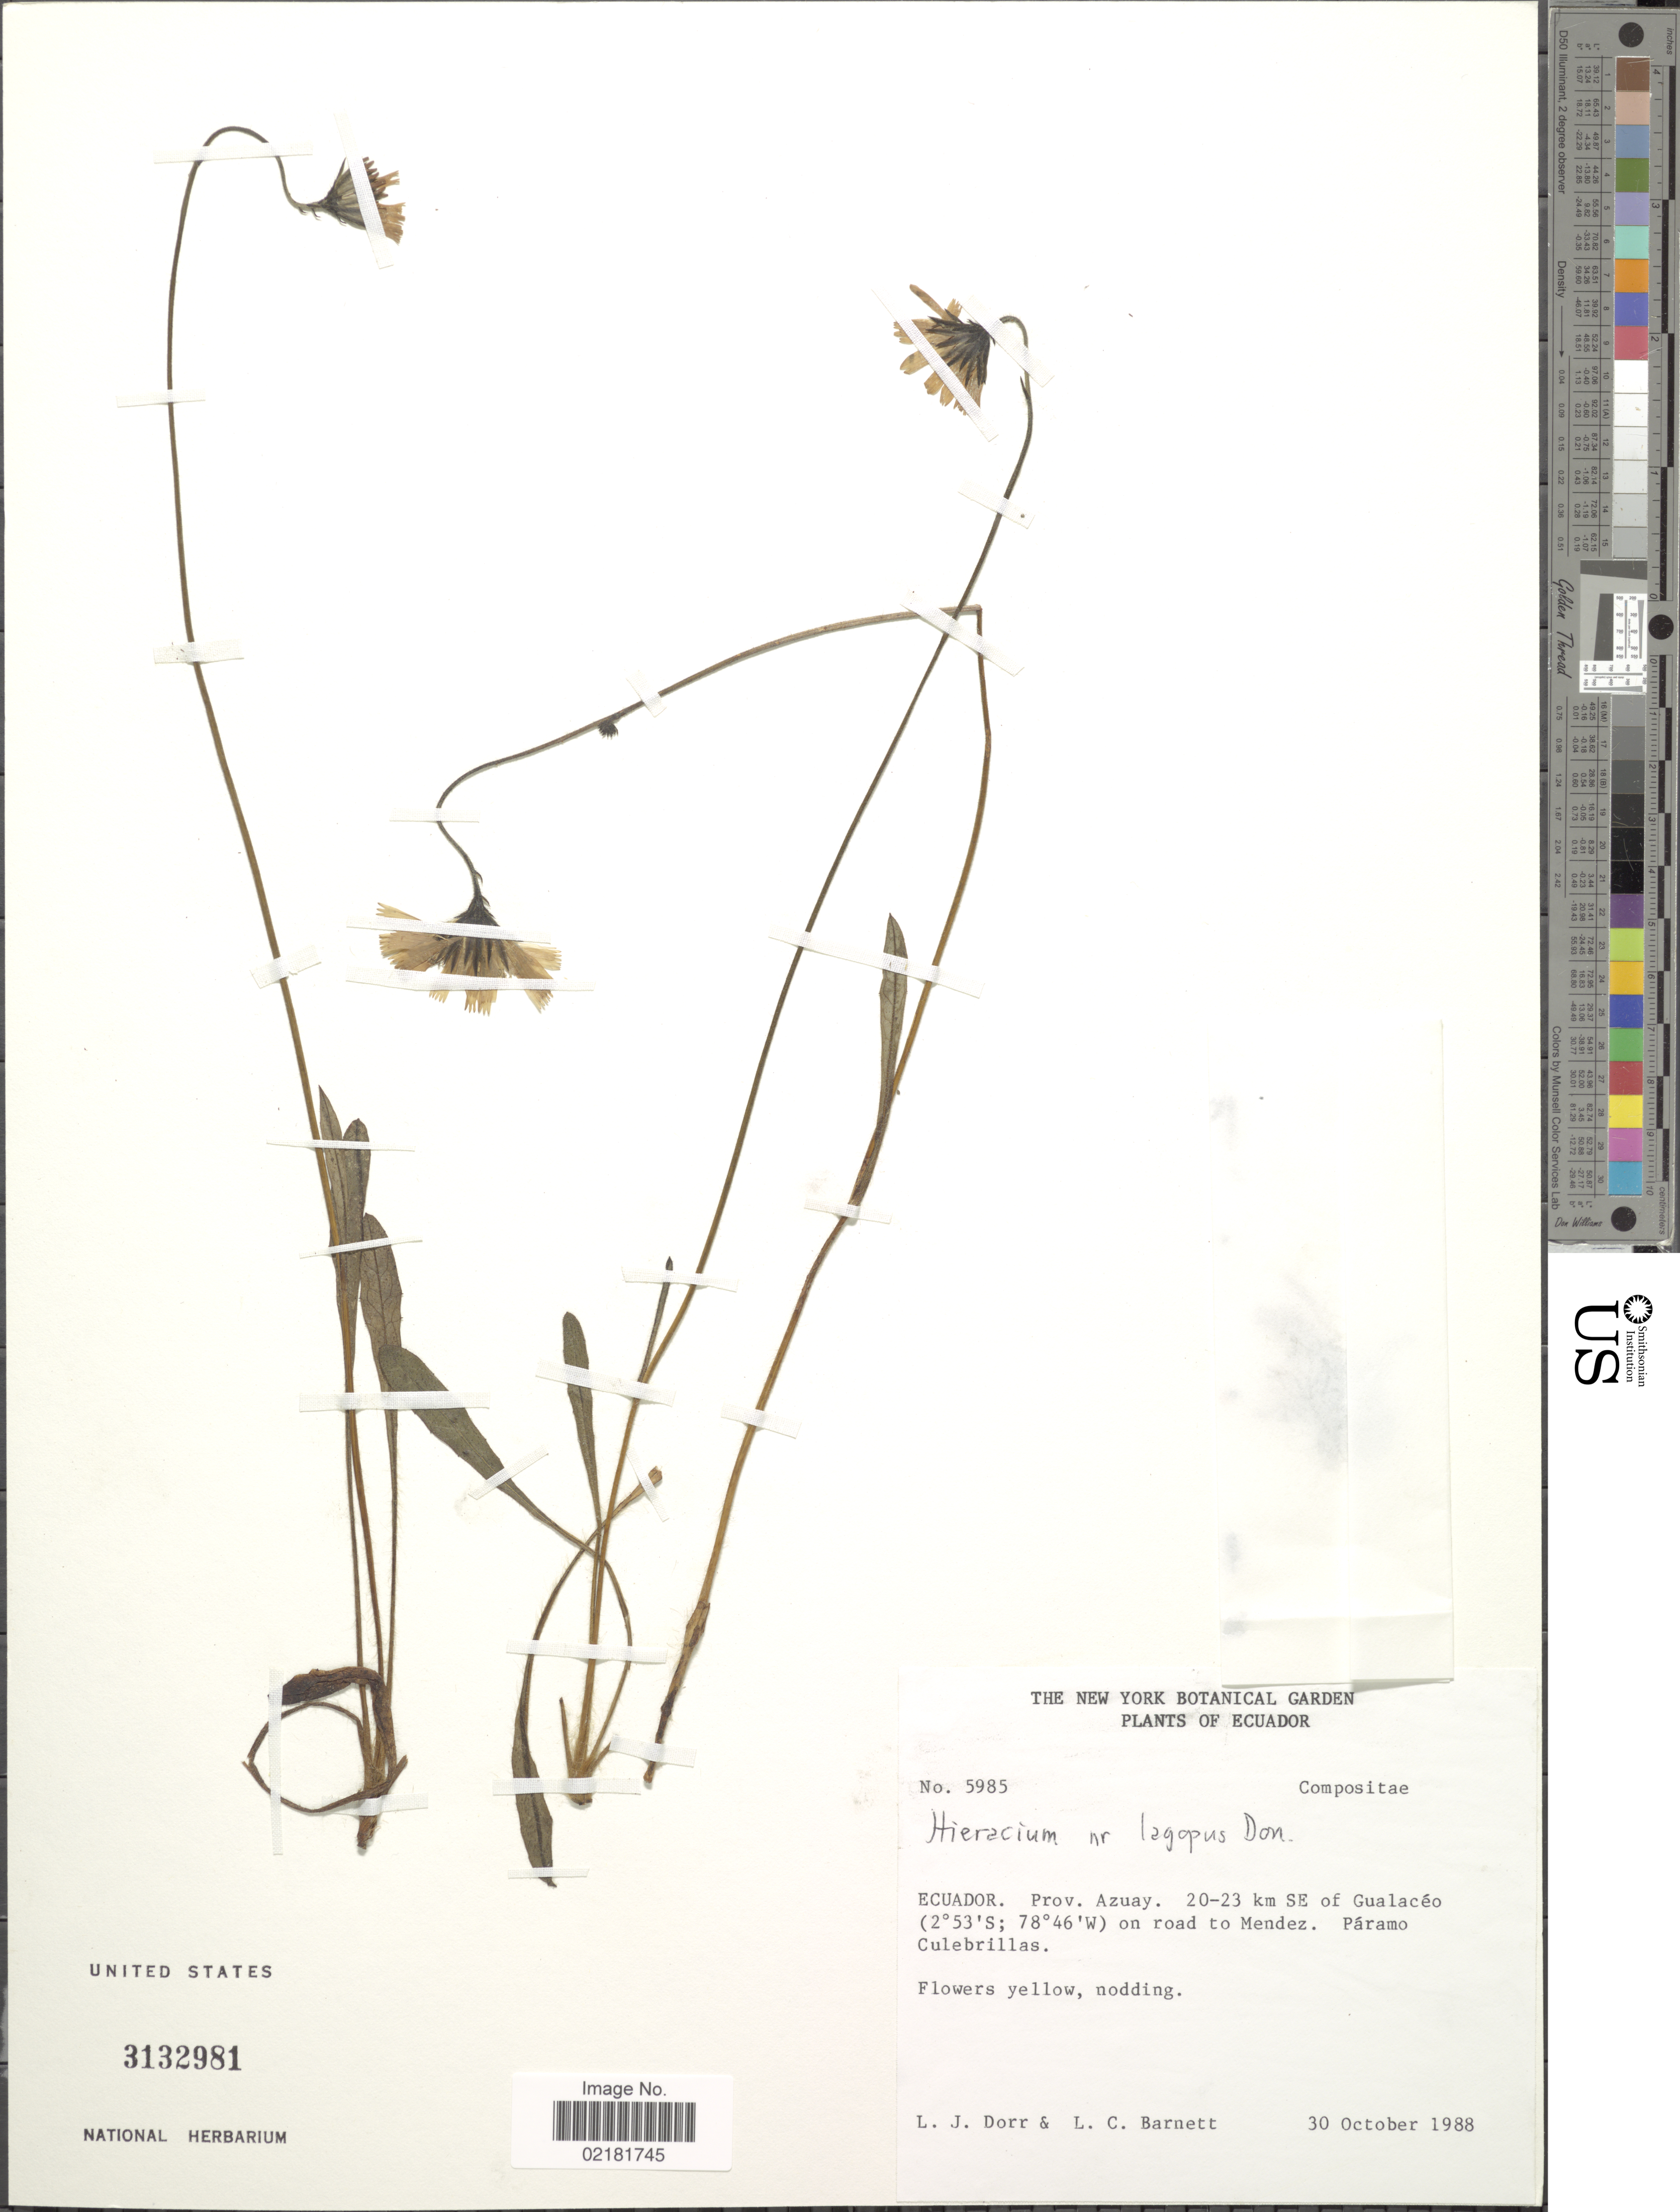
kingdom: Plantae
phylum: Tracheophyta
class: Magnoliopsida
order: Asterales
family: Asteraceae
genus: Hieracium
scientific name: Hieracium lagopus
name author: D. Don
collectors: L. J. Dorr & L. C. Barnett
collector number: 5985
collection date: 1988-10-30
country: Ecuador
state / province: Azuay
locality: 20-23 km SE of Gualaceo on road to Mendez.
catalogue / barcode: US 3132981